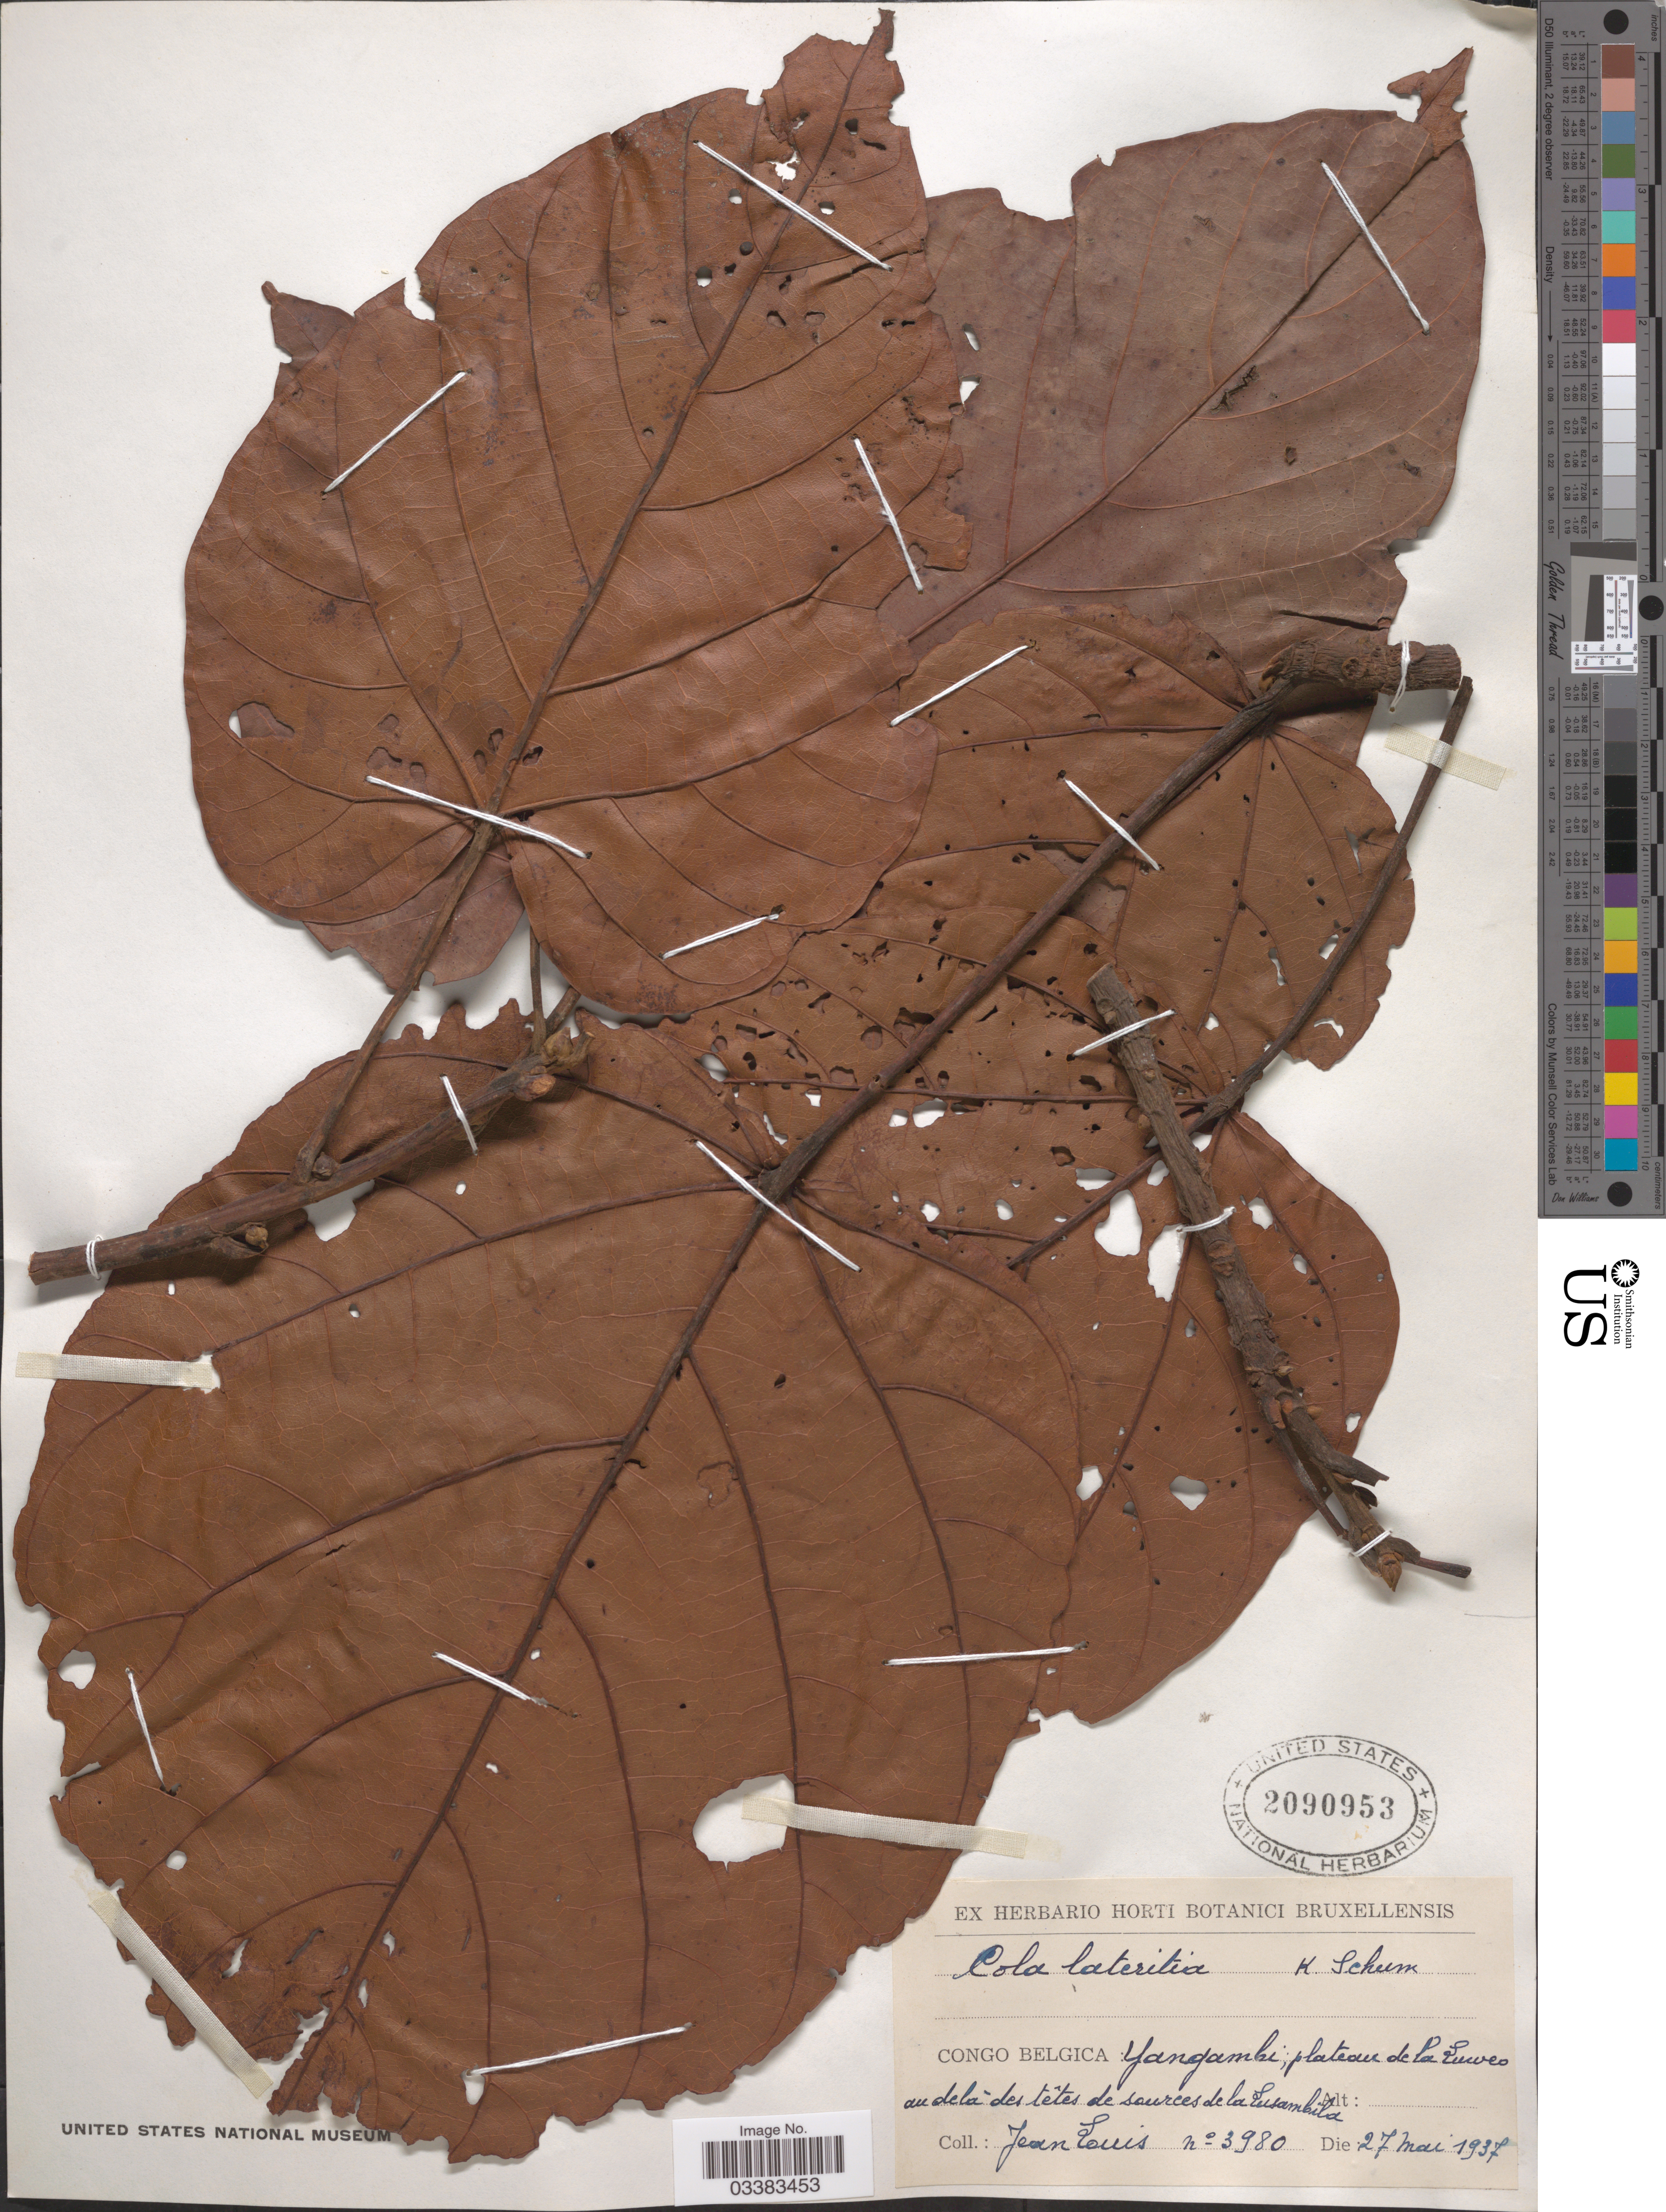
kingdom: Plantae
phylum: Tracheophyta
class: Magnoliopsida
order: Malvales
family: Malvaceae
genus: Cola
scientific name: Cola lateritia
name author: K. Schum.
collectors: J. Louis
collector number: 3980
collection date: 1937-05-27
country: Congo, Democratic Republic of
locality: Congo Belgica: Yangambi; plateau de la Luweo au de lá des têtes de sources de la Lusambila.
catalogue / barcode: US 2090953